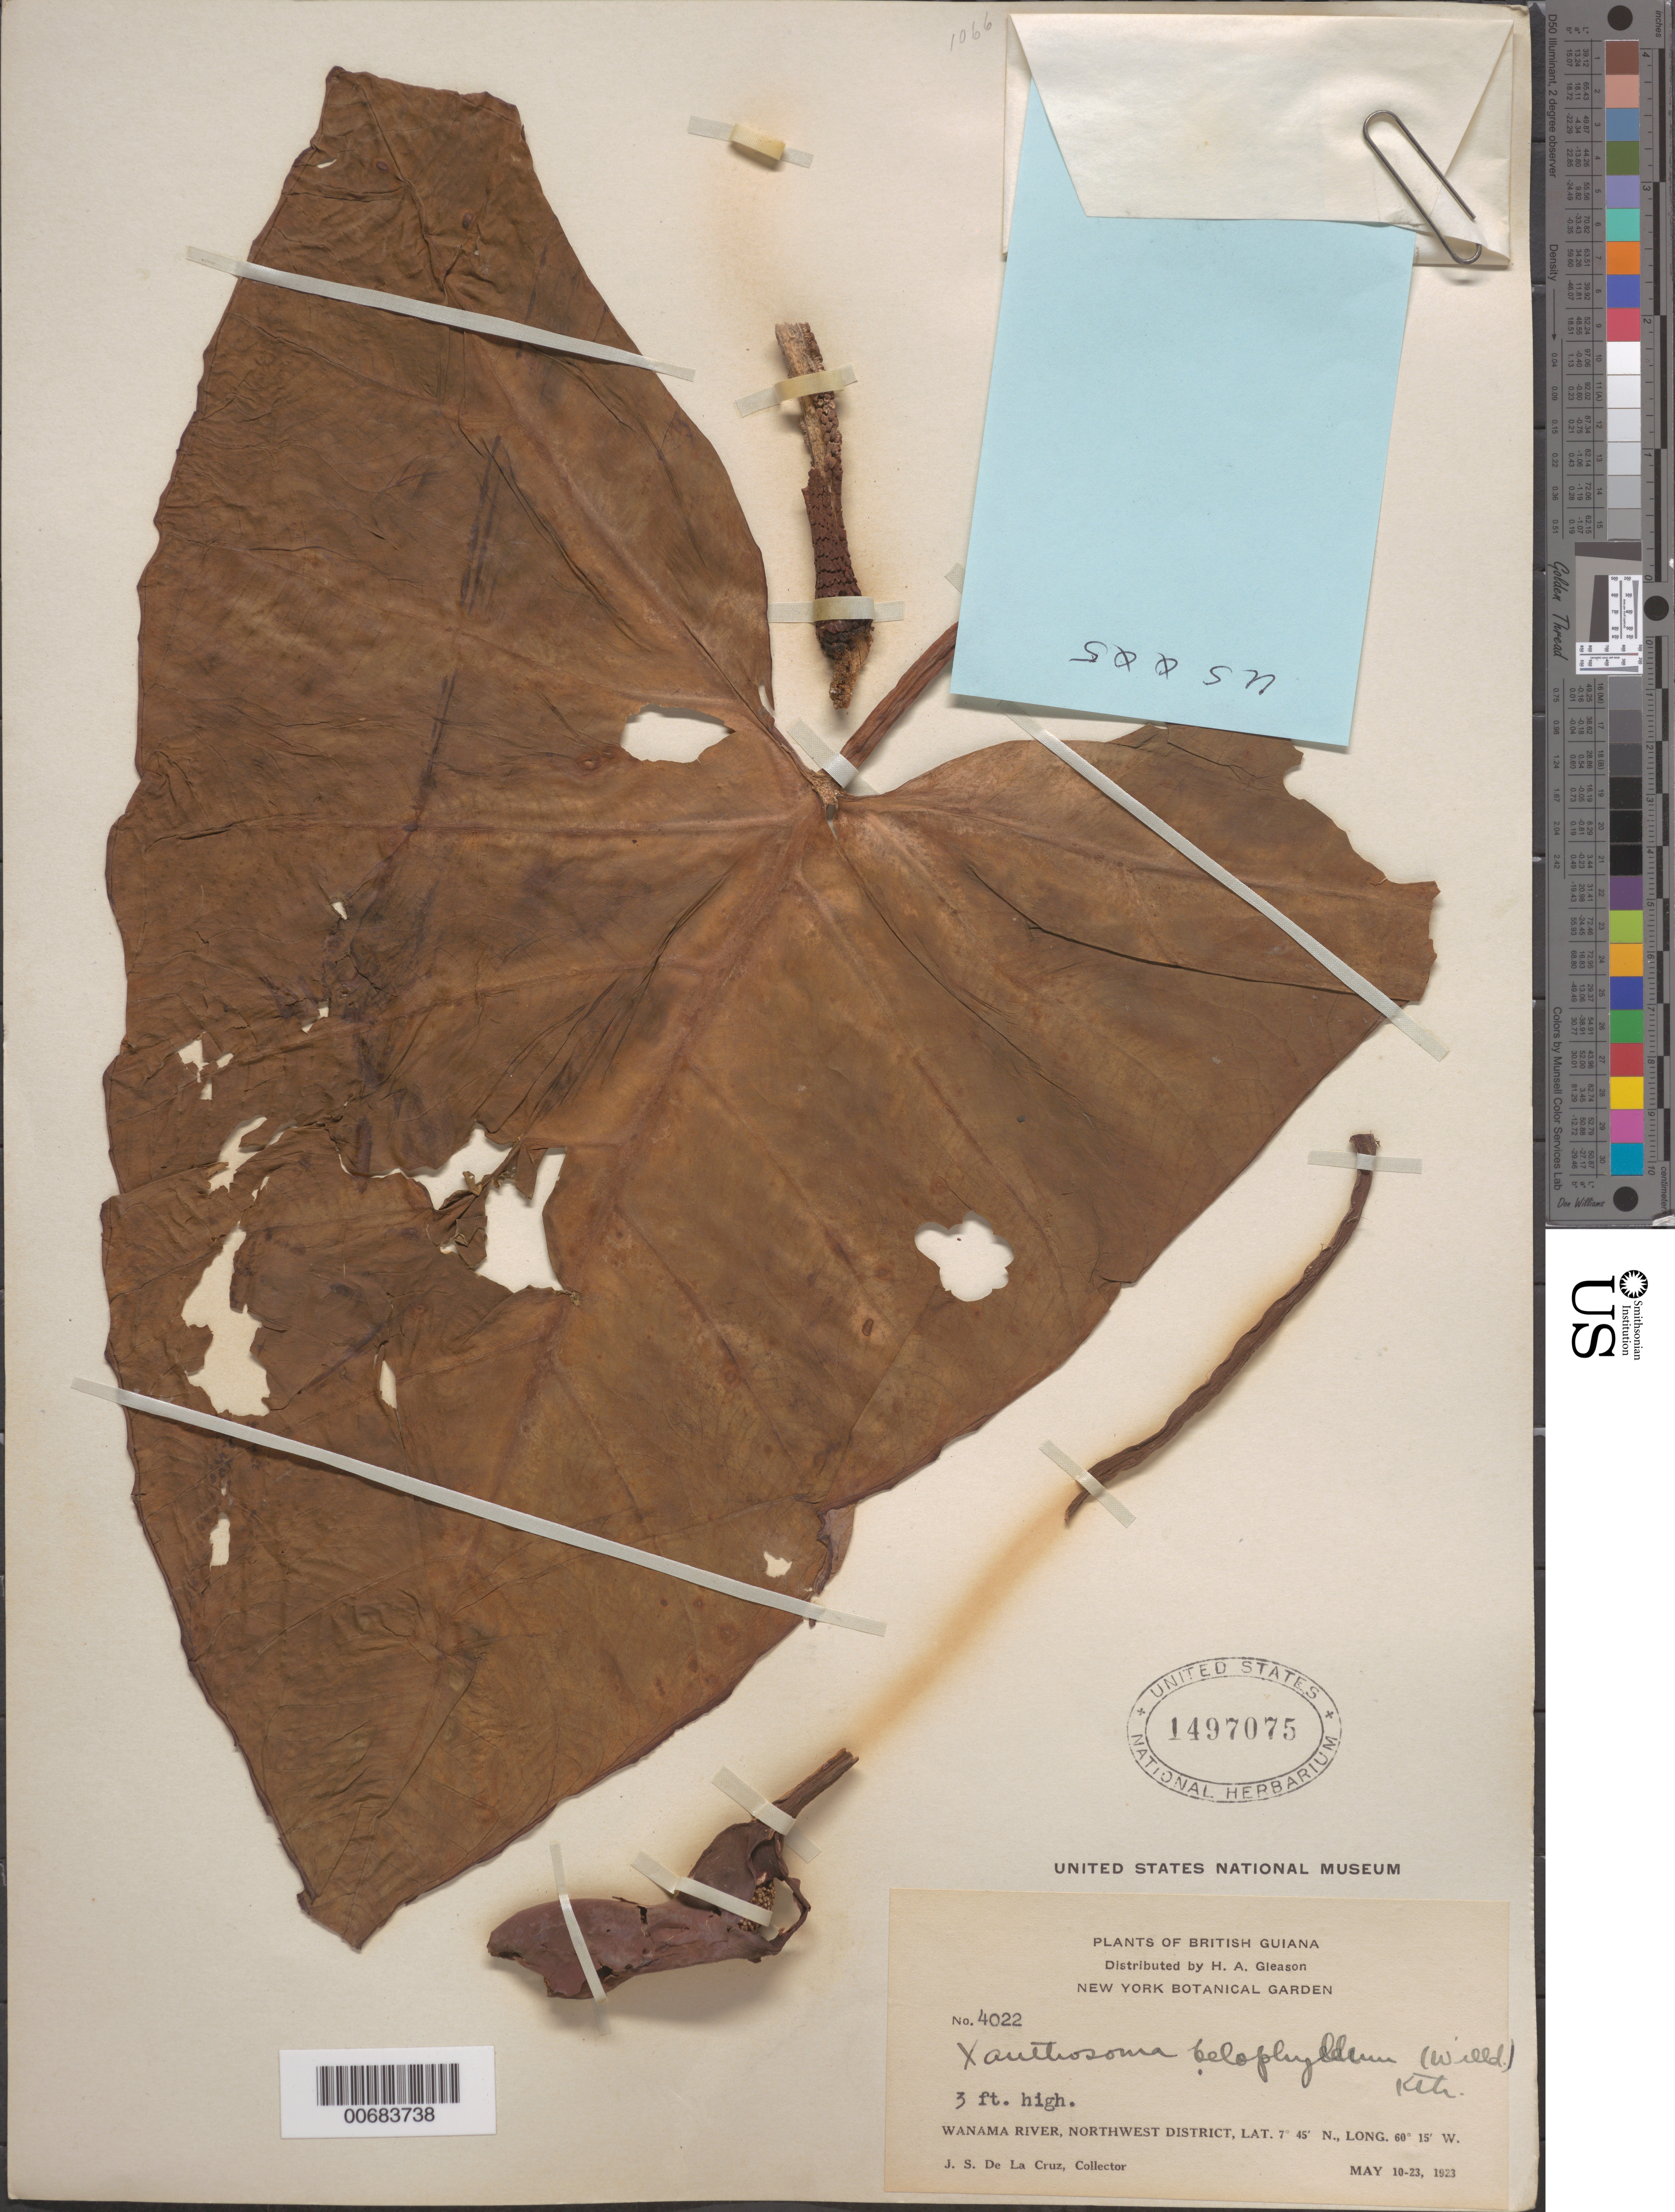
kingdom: Plantae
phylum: Tracheophyta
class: Liliopsida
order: Alismatales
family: Araceae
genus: Xanthosoma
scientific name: Xanthosoma belophyllum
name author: (Willd.) Schott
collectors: J. S. de la Cruz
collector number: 4022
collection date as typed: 10-May-23 to 23-May-23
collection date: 1923-05-10/1923-05-23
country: Guyana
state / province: Barima-Waini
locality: Wanama R., NW District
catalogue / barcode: US 1497075